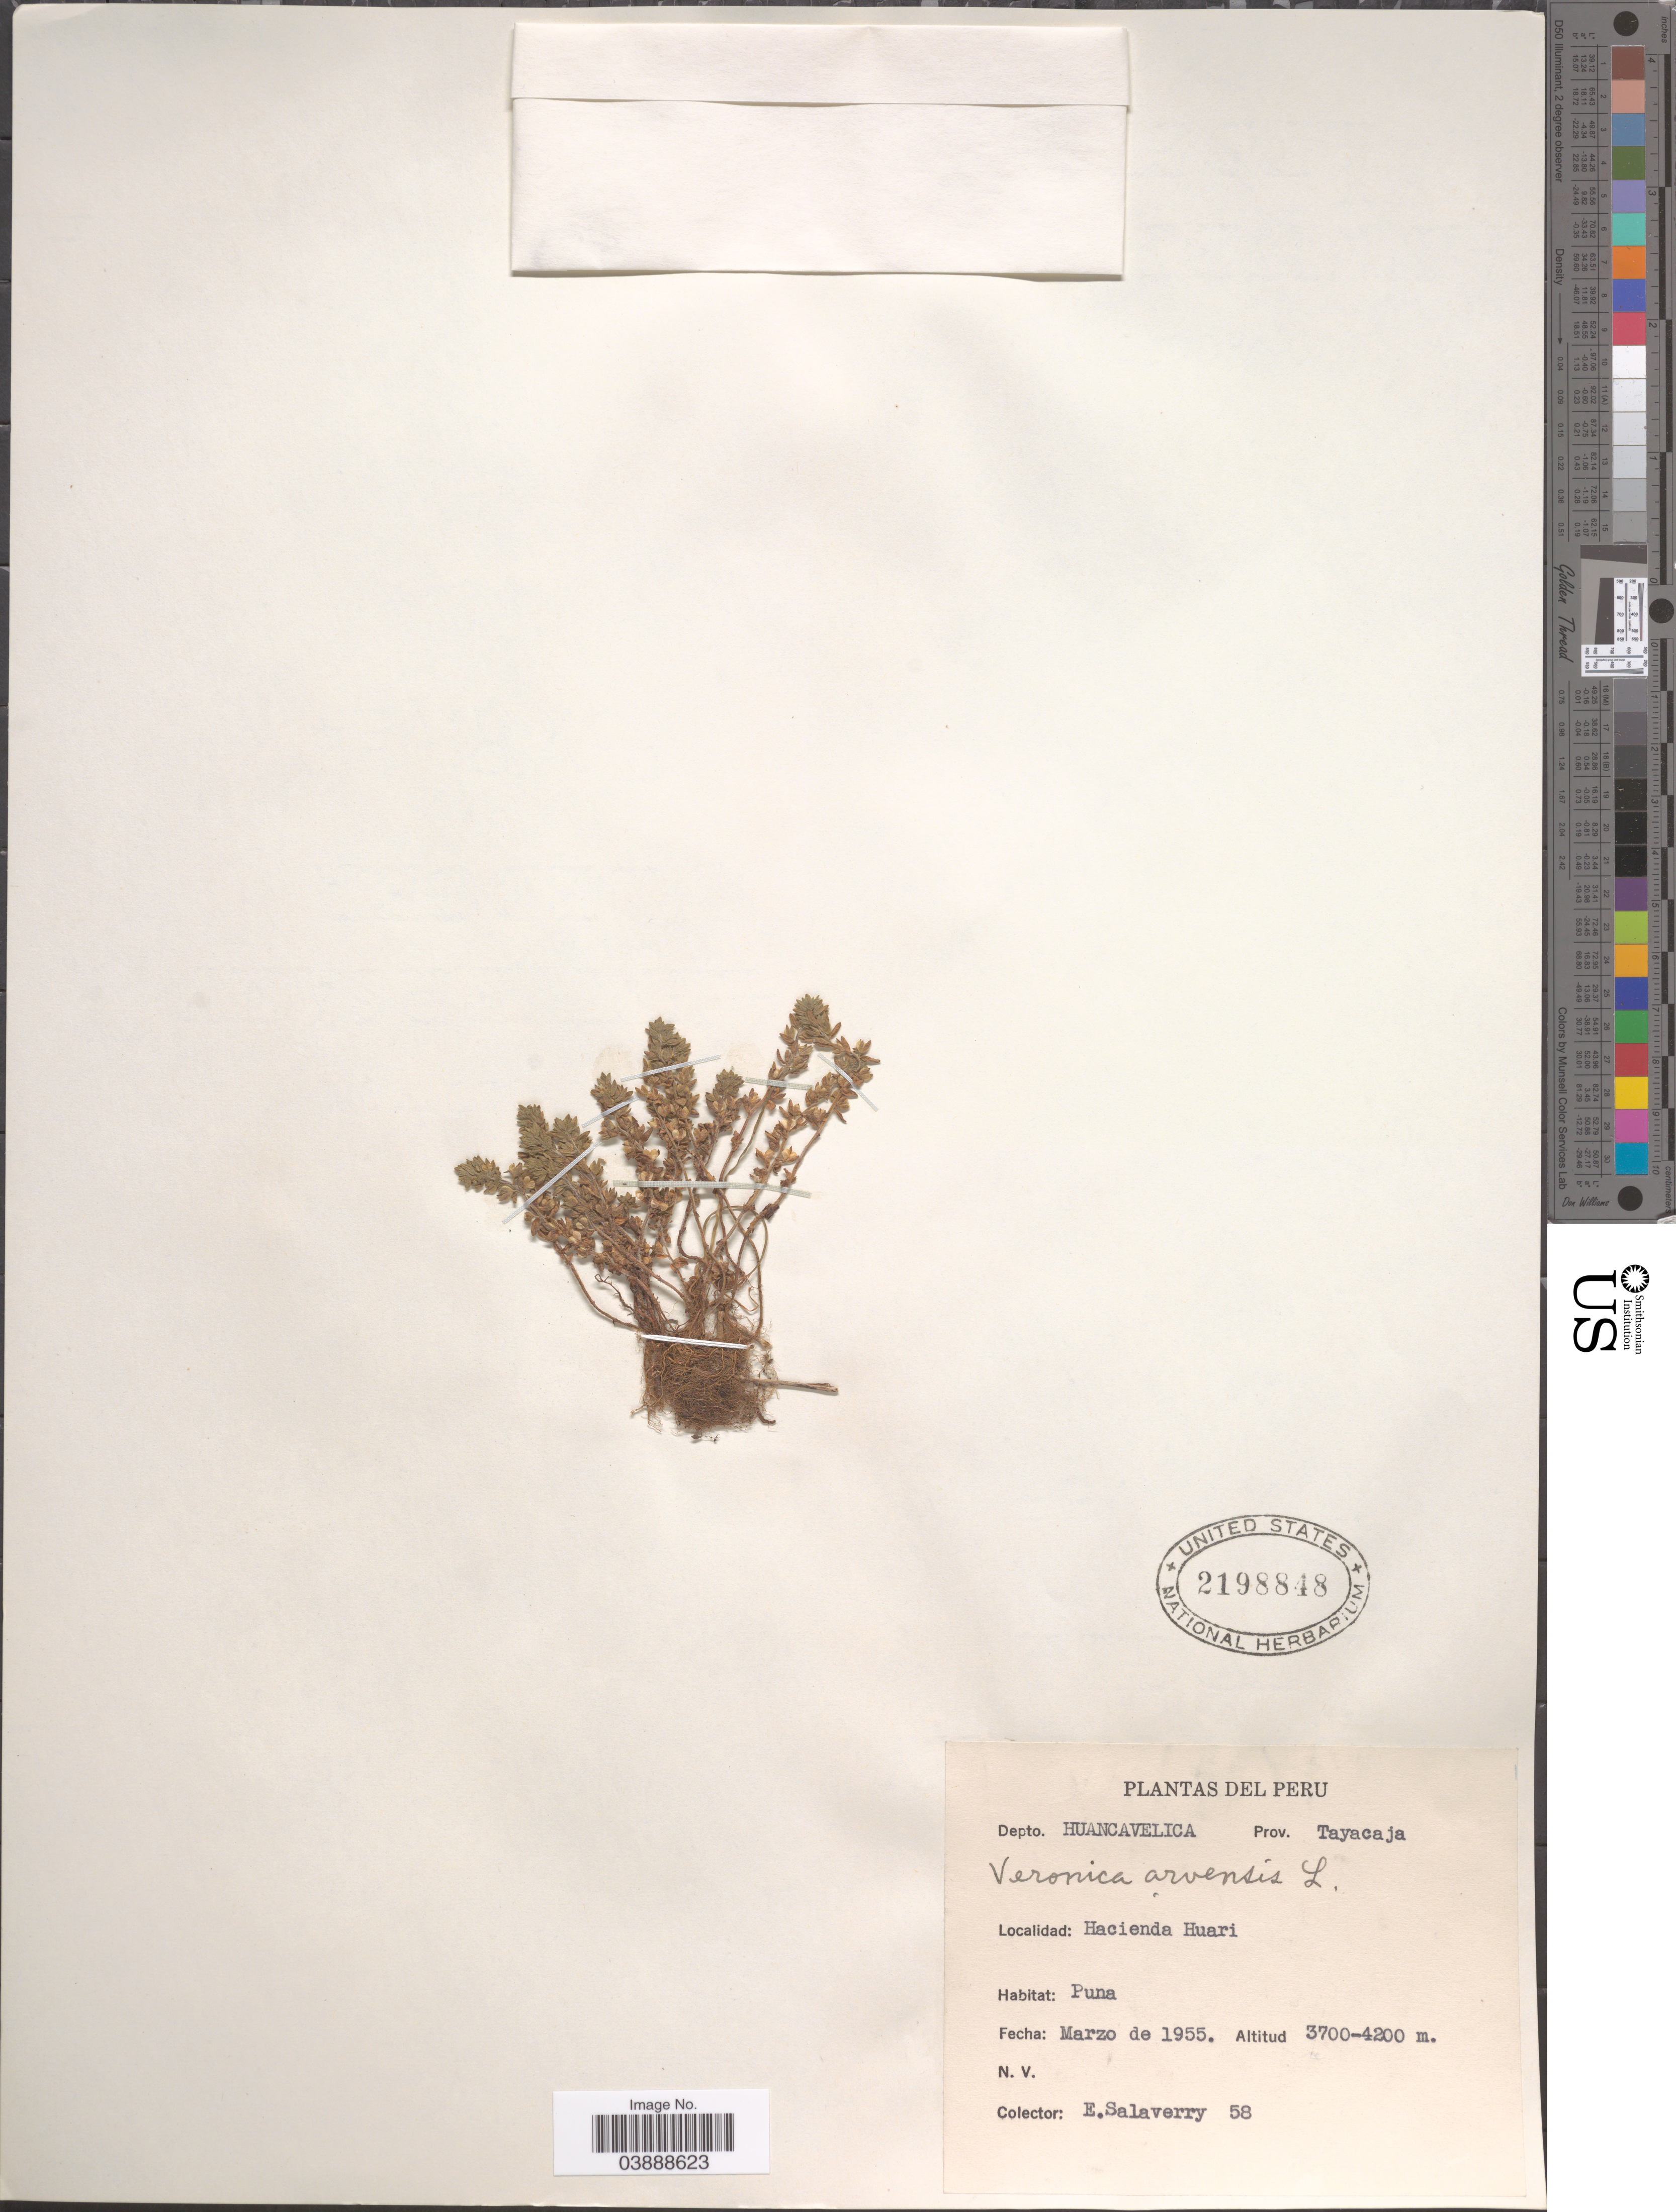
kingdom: Plantae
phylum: Tracheophyta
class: Magnoliopsida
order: Lamiales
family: Plantaginaceae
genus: Veronica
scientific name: Veronica arvensis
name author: L.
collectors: E. Salaverry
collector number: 58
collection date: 1955-03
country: Peru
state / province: Huancavelica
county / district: Tayacaja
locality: Depto. Huancavelica. Prov. Tayacaja. Hacienda Huari.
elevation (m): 3700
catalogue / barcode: US 2198848